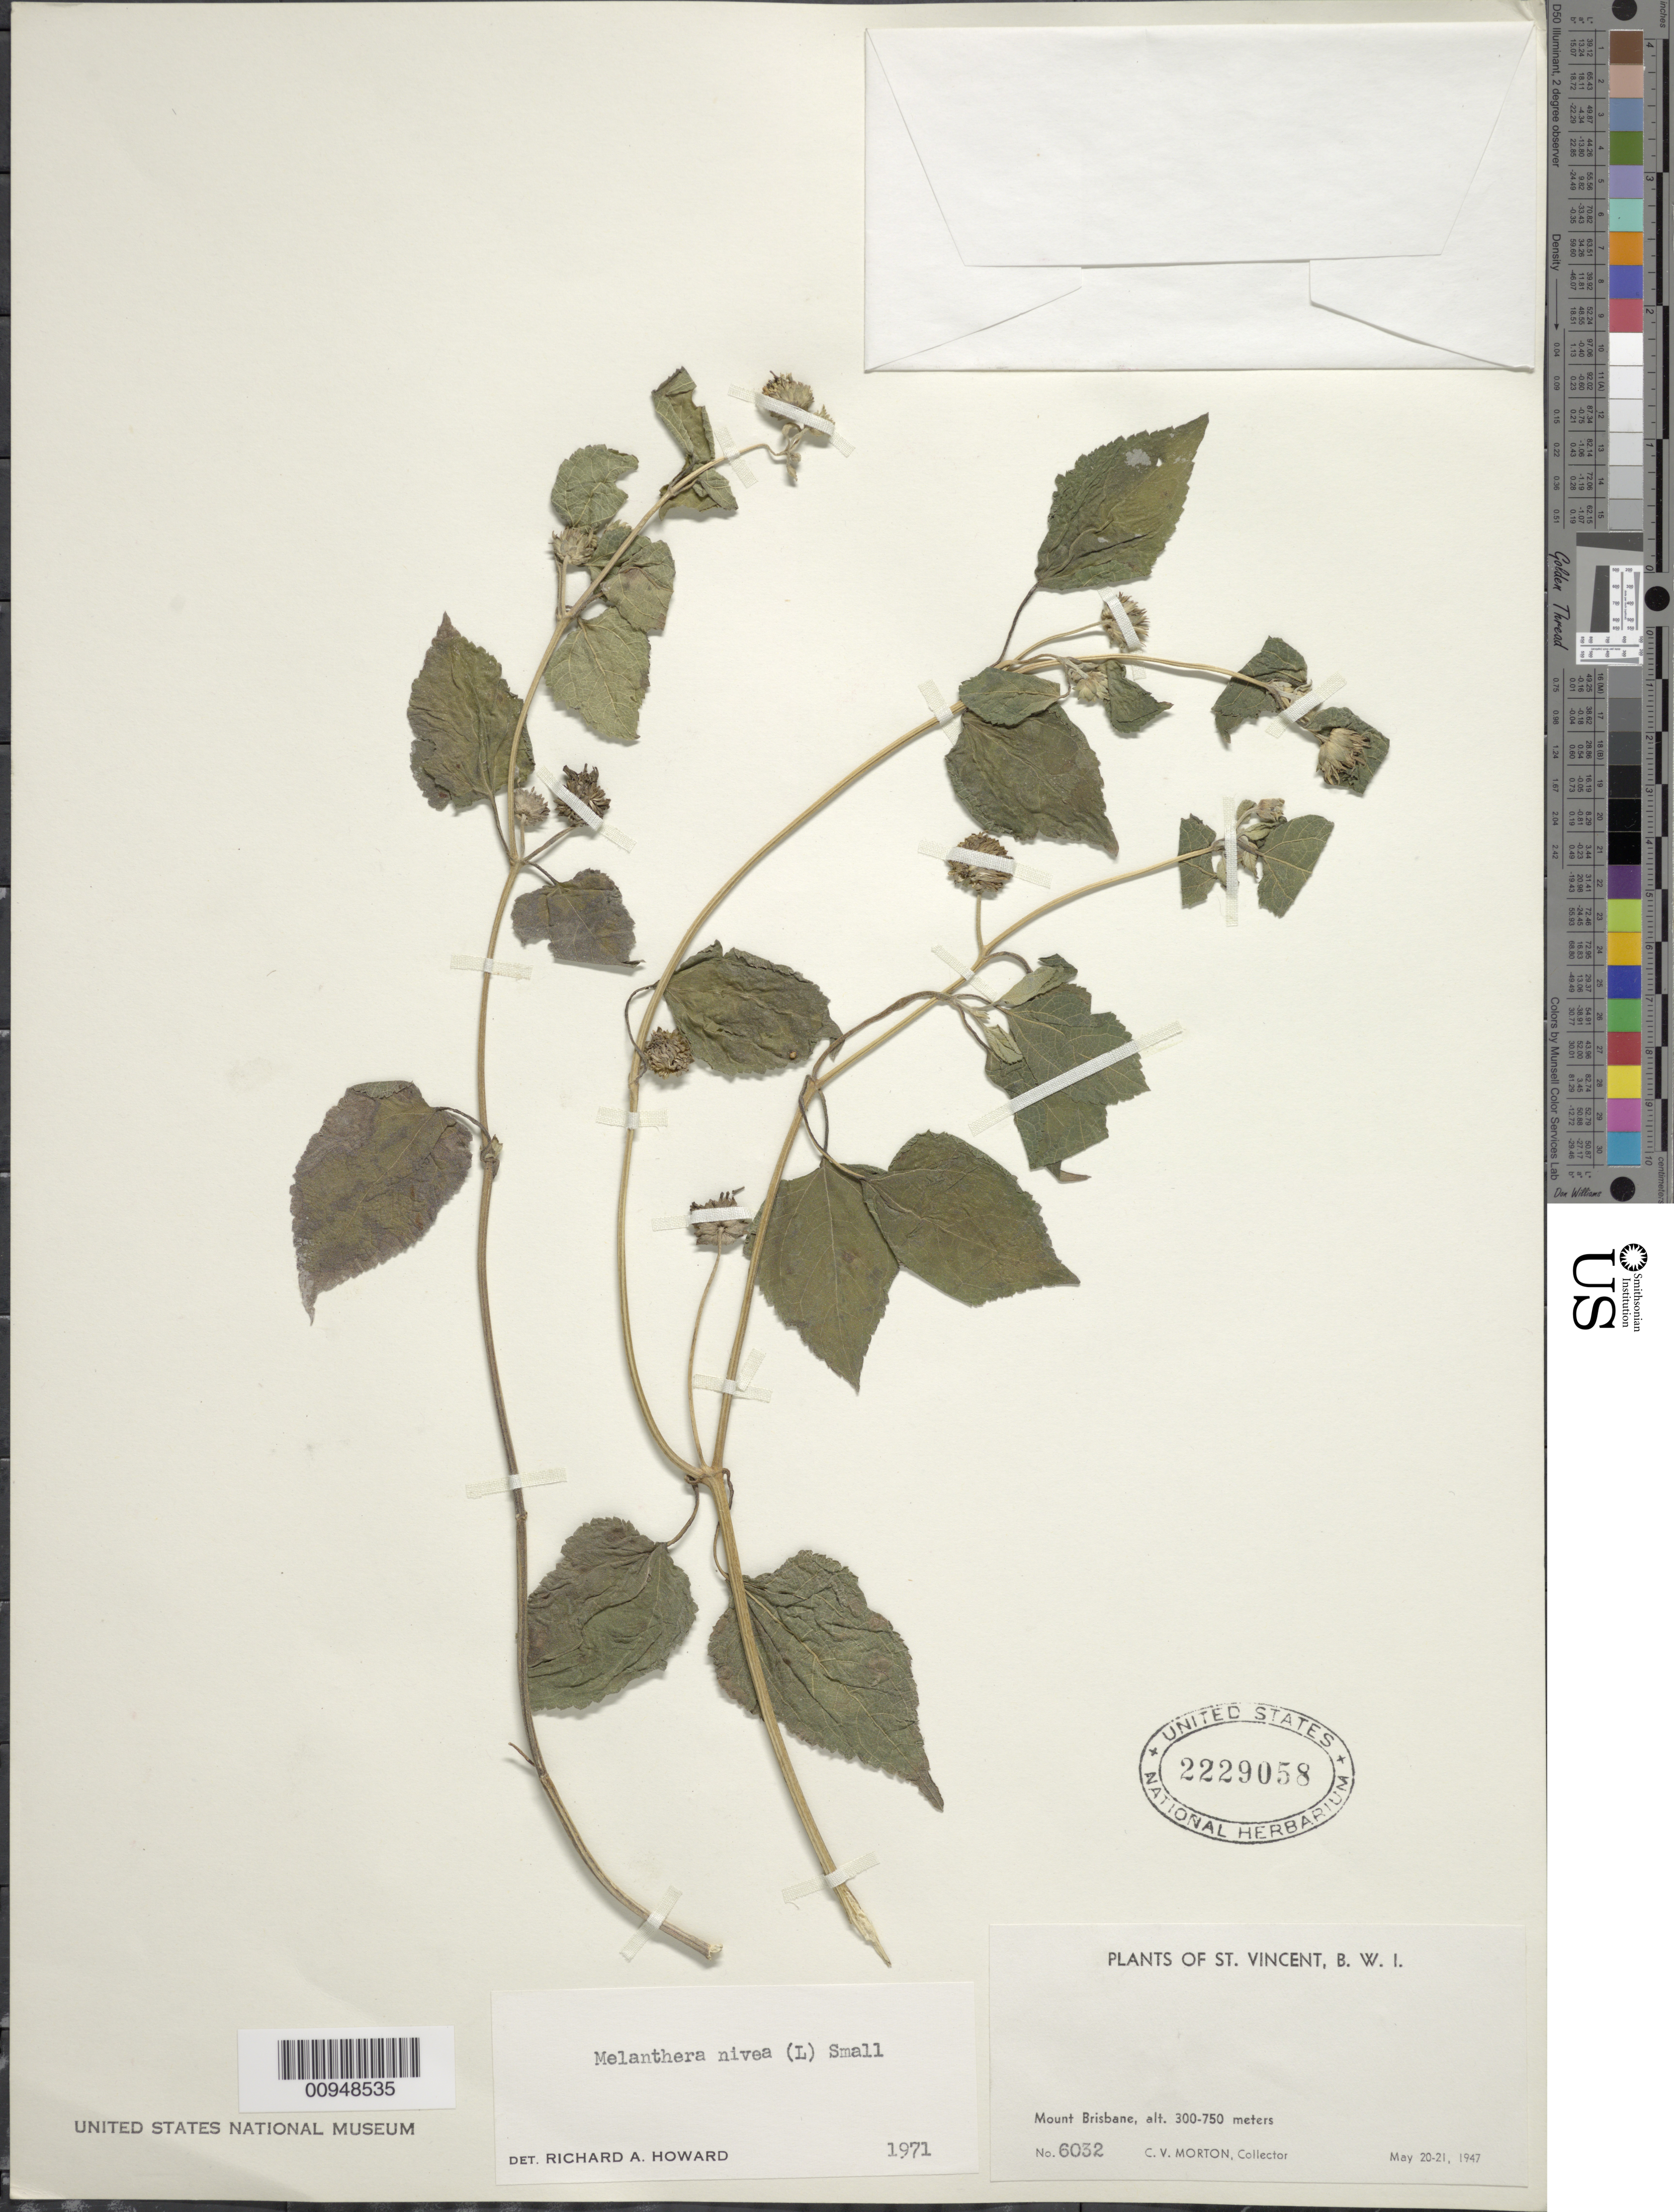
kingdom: Plantae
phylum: Tracheophyta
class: Magnoliopsida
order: Asterales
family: Asteraceae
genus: Melanthera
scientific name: Melanthera nivea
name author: (L.) Small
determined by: Howard, R. A.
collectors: C. V. Morton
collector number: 6032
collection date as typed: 20 May 1947 to 21 May 1947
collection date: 1947-05-20/1947-05-21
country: St. Vincent - Grenadines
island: St. Vincent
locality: Mount Brisbane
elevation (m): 300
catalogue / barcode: US 2229058